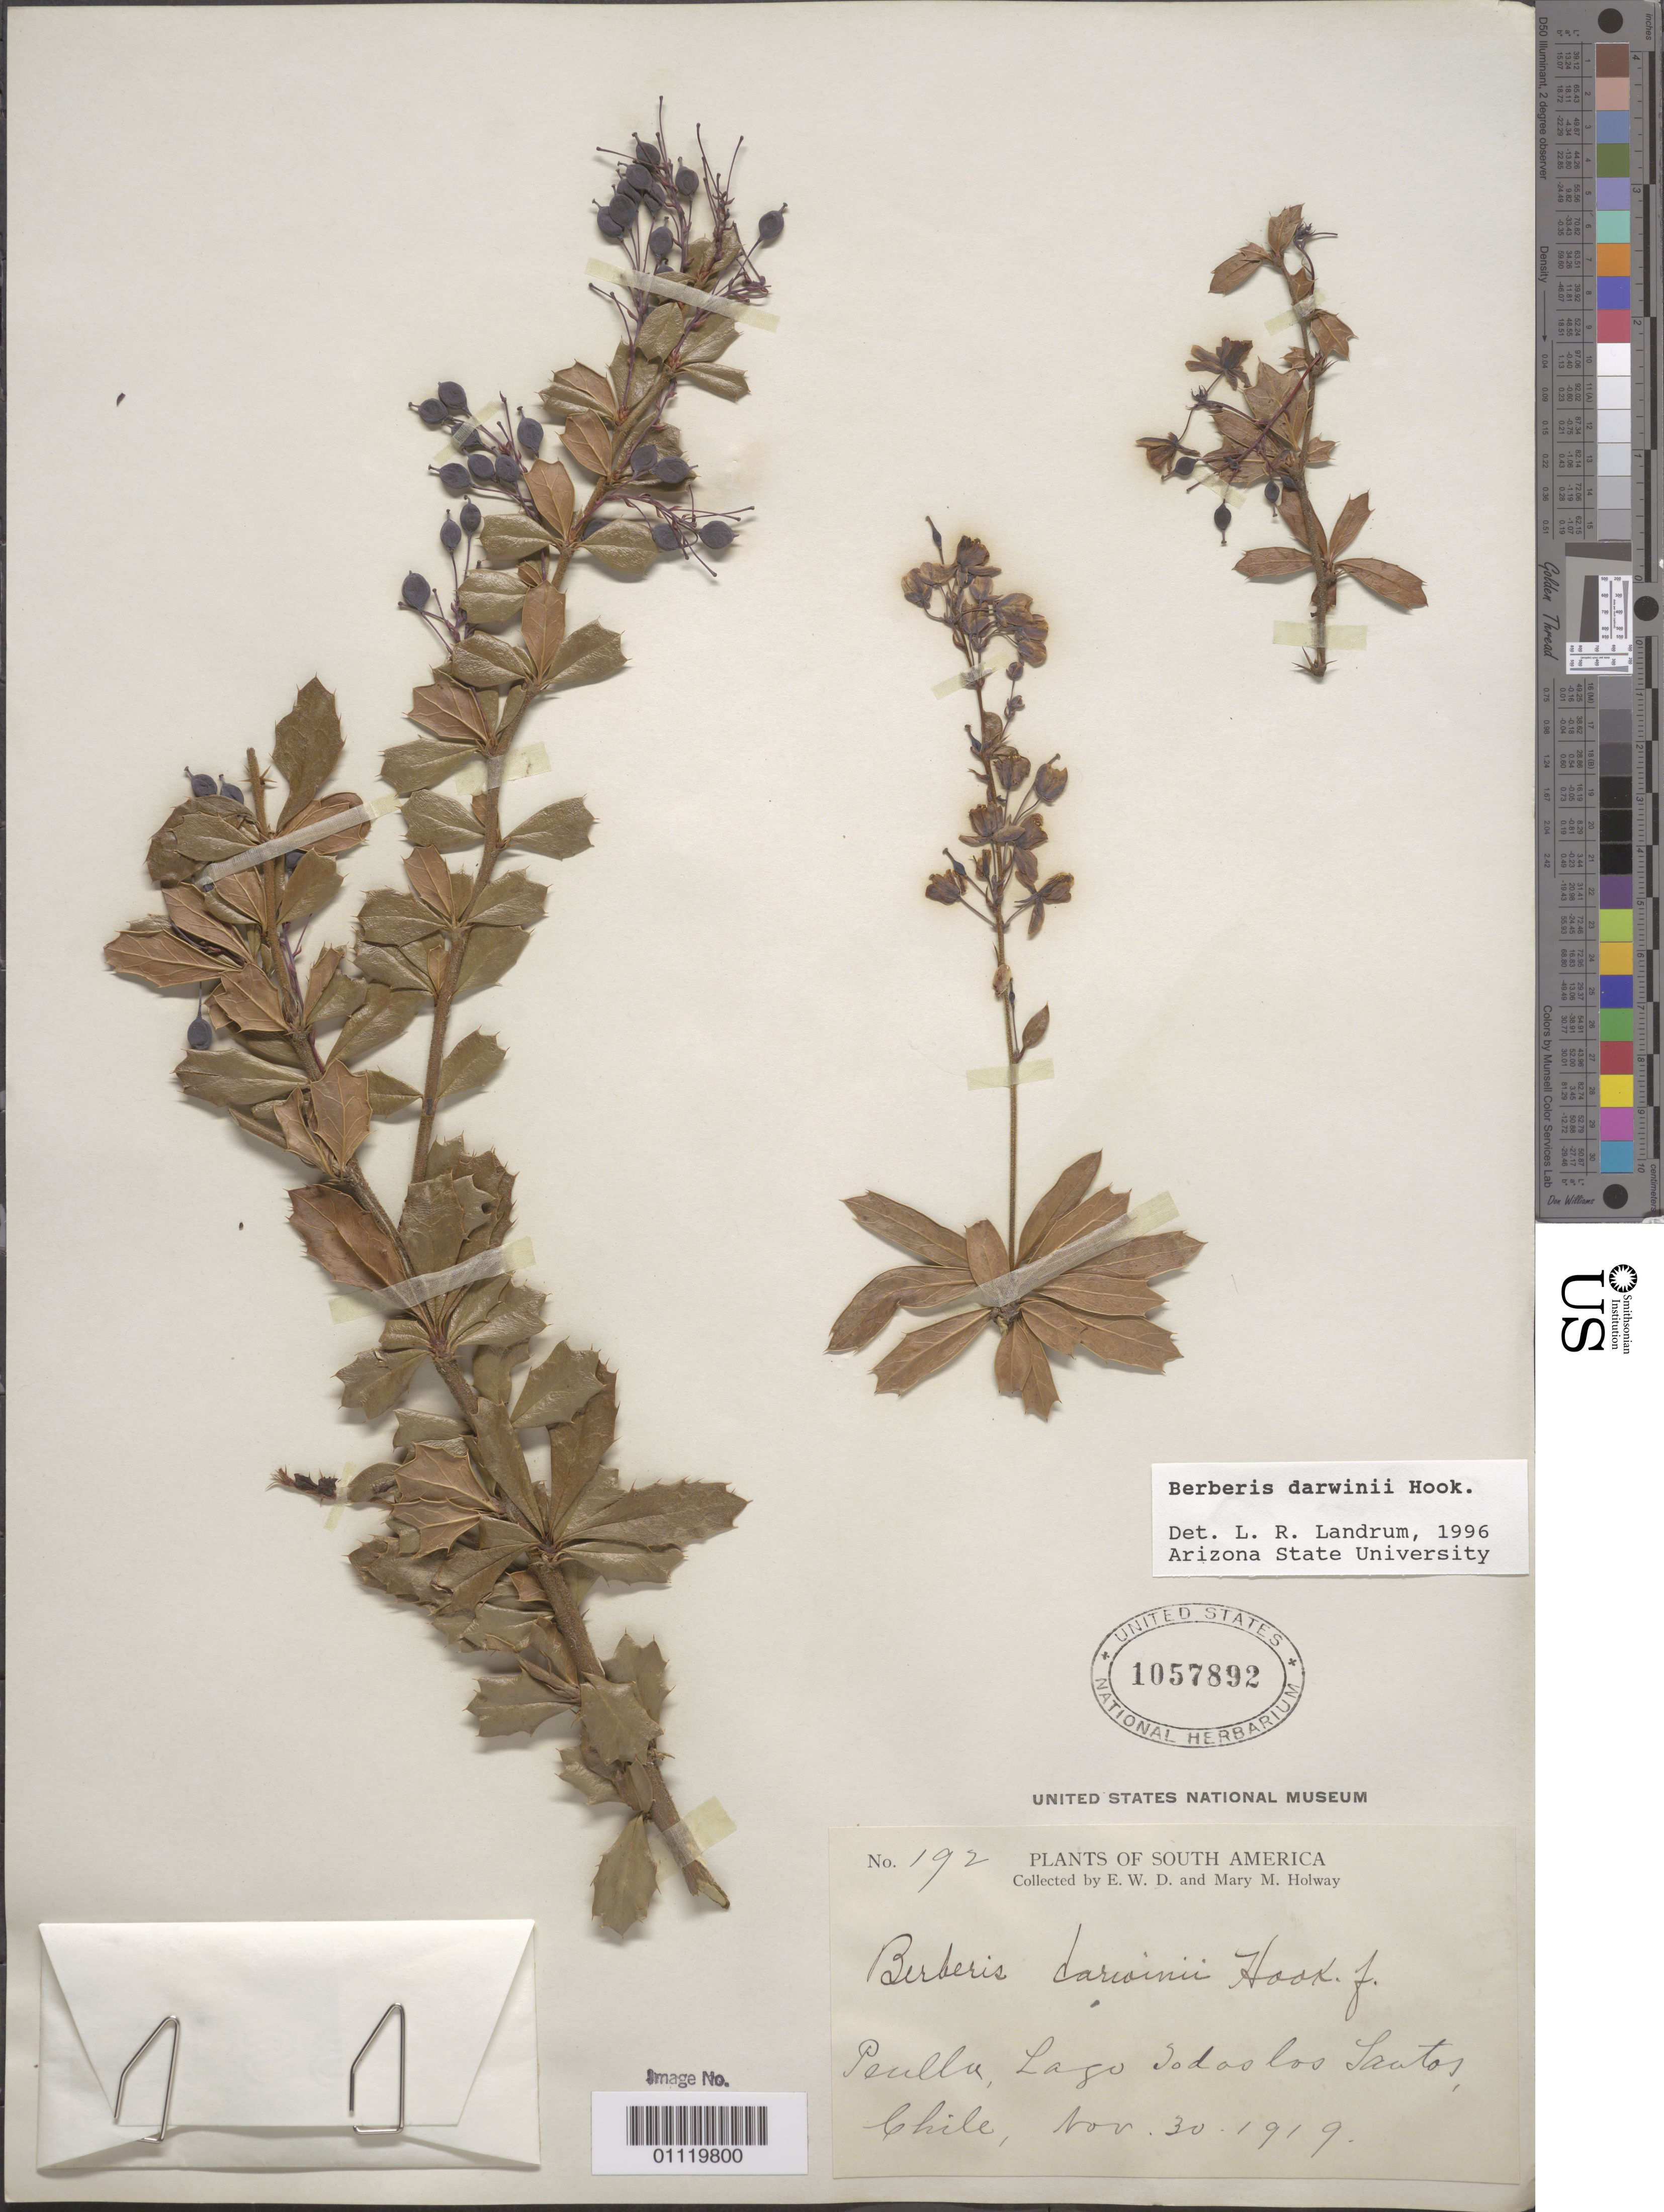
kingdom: Plantae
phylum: Tracheophyta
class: Magnoliopsida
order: Ranunculales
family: Berberidaceae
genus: Berberis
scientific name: Berberis darwinii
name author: Hook.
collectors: E. W. D. Holway & M. M. Holway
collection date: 1919-11-30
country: Chile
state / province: Los Lagos (X)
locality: Peulla, Lake Todos los Santos.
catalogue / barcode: US 1057892